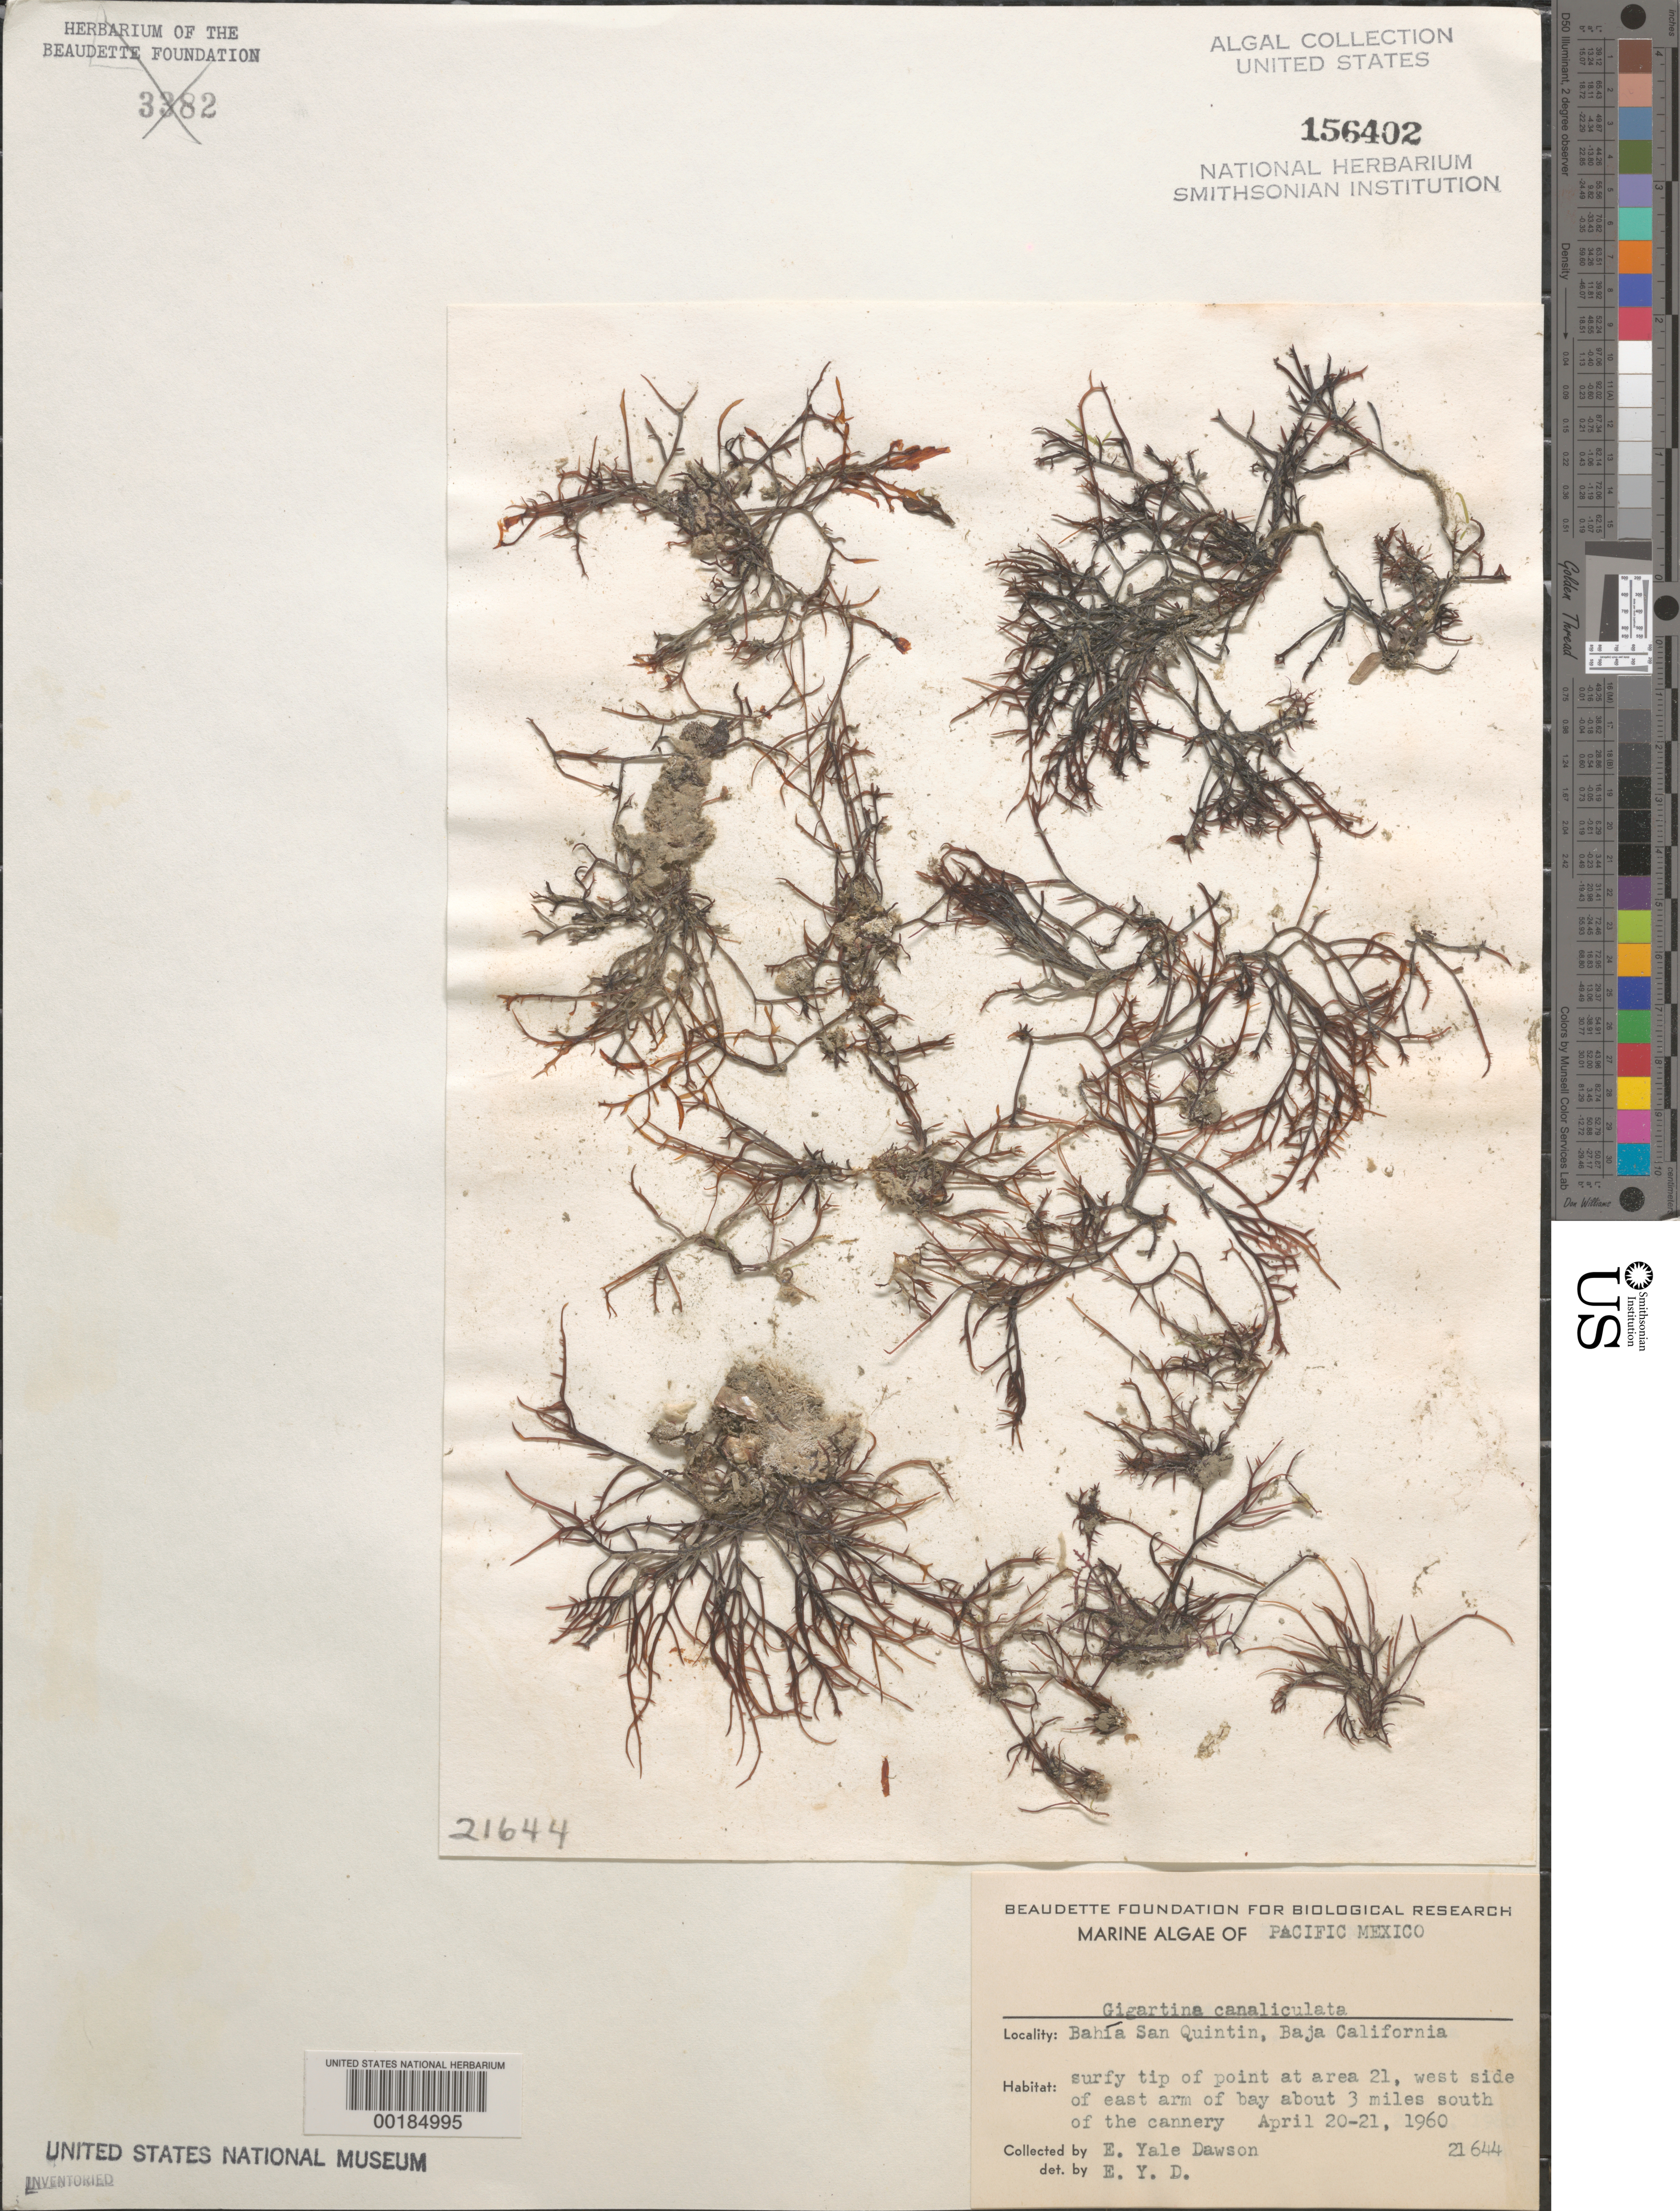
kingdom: Plantae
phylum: Rhodophyta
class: Florideophyceae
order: Gigartinales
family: Gigartinaceae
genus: Chondracanthus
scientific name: Chondracanthus canaliculatus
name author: (Harv.) Guiry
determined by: Algae name updating Project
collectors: E. Y. Dawson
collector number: EYD 21644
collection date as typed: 20 Apr 1960 TO 21 Apr 1960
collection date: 1960-04-20/1960-04-21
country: Mexico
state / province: Baja California Norte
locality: Bahia San Quintin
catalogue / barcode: US 156402